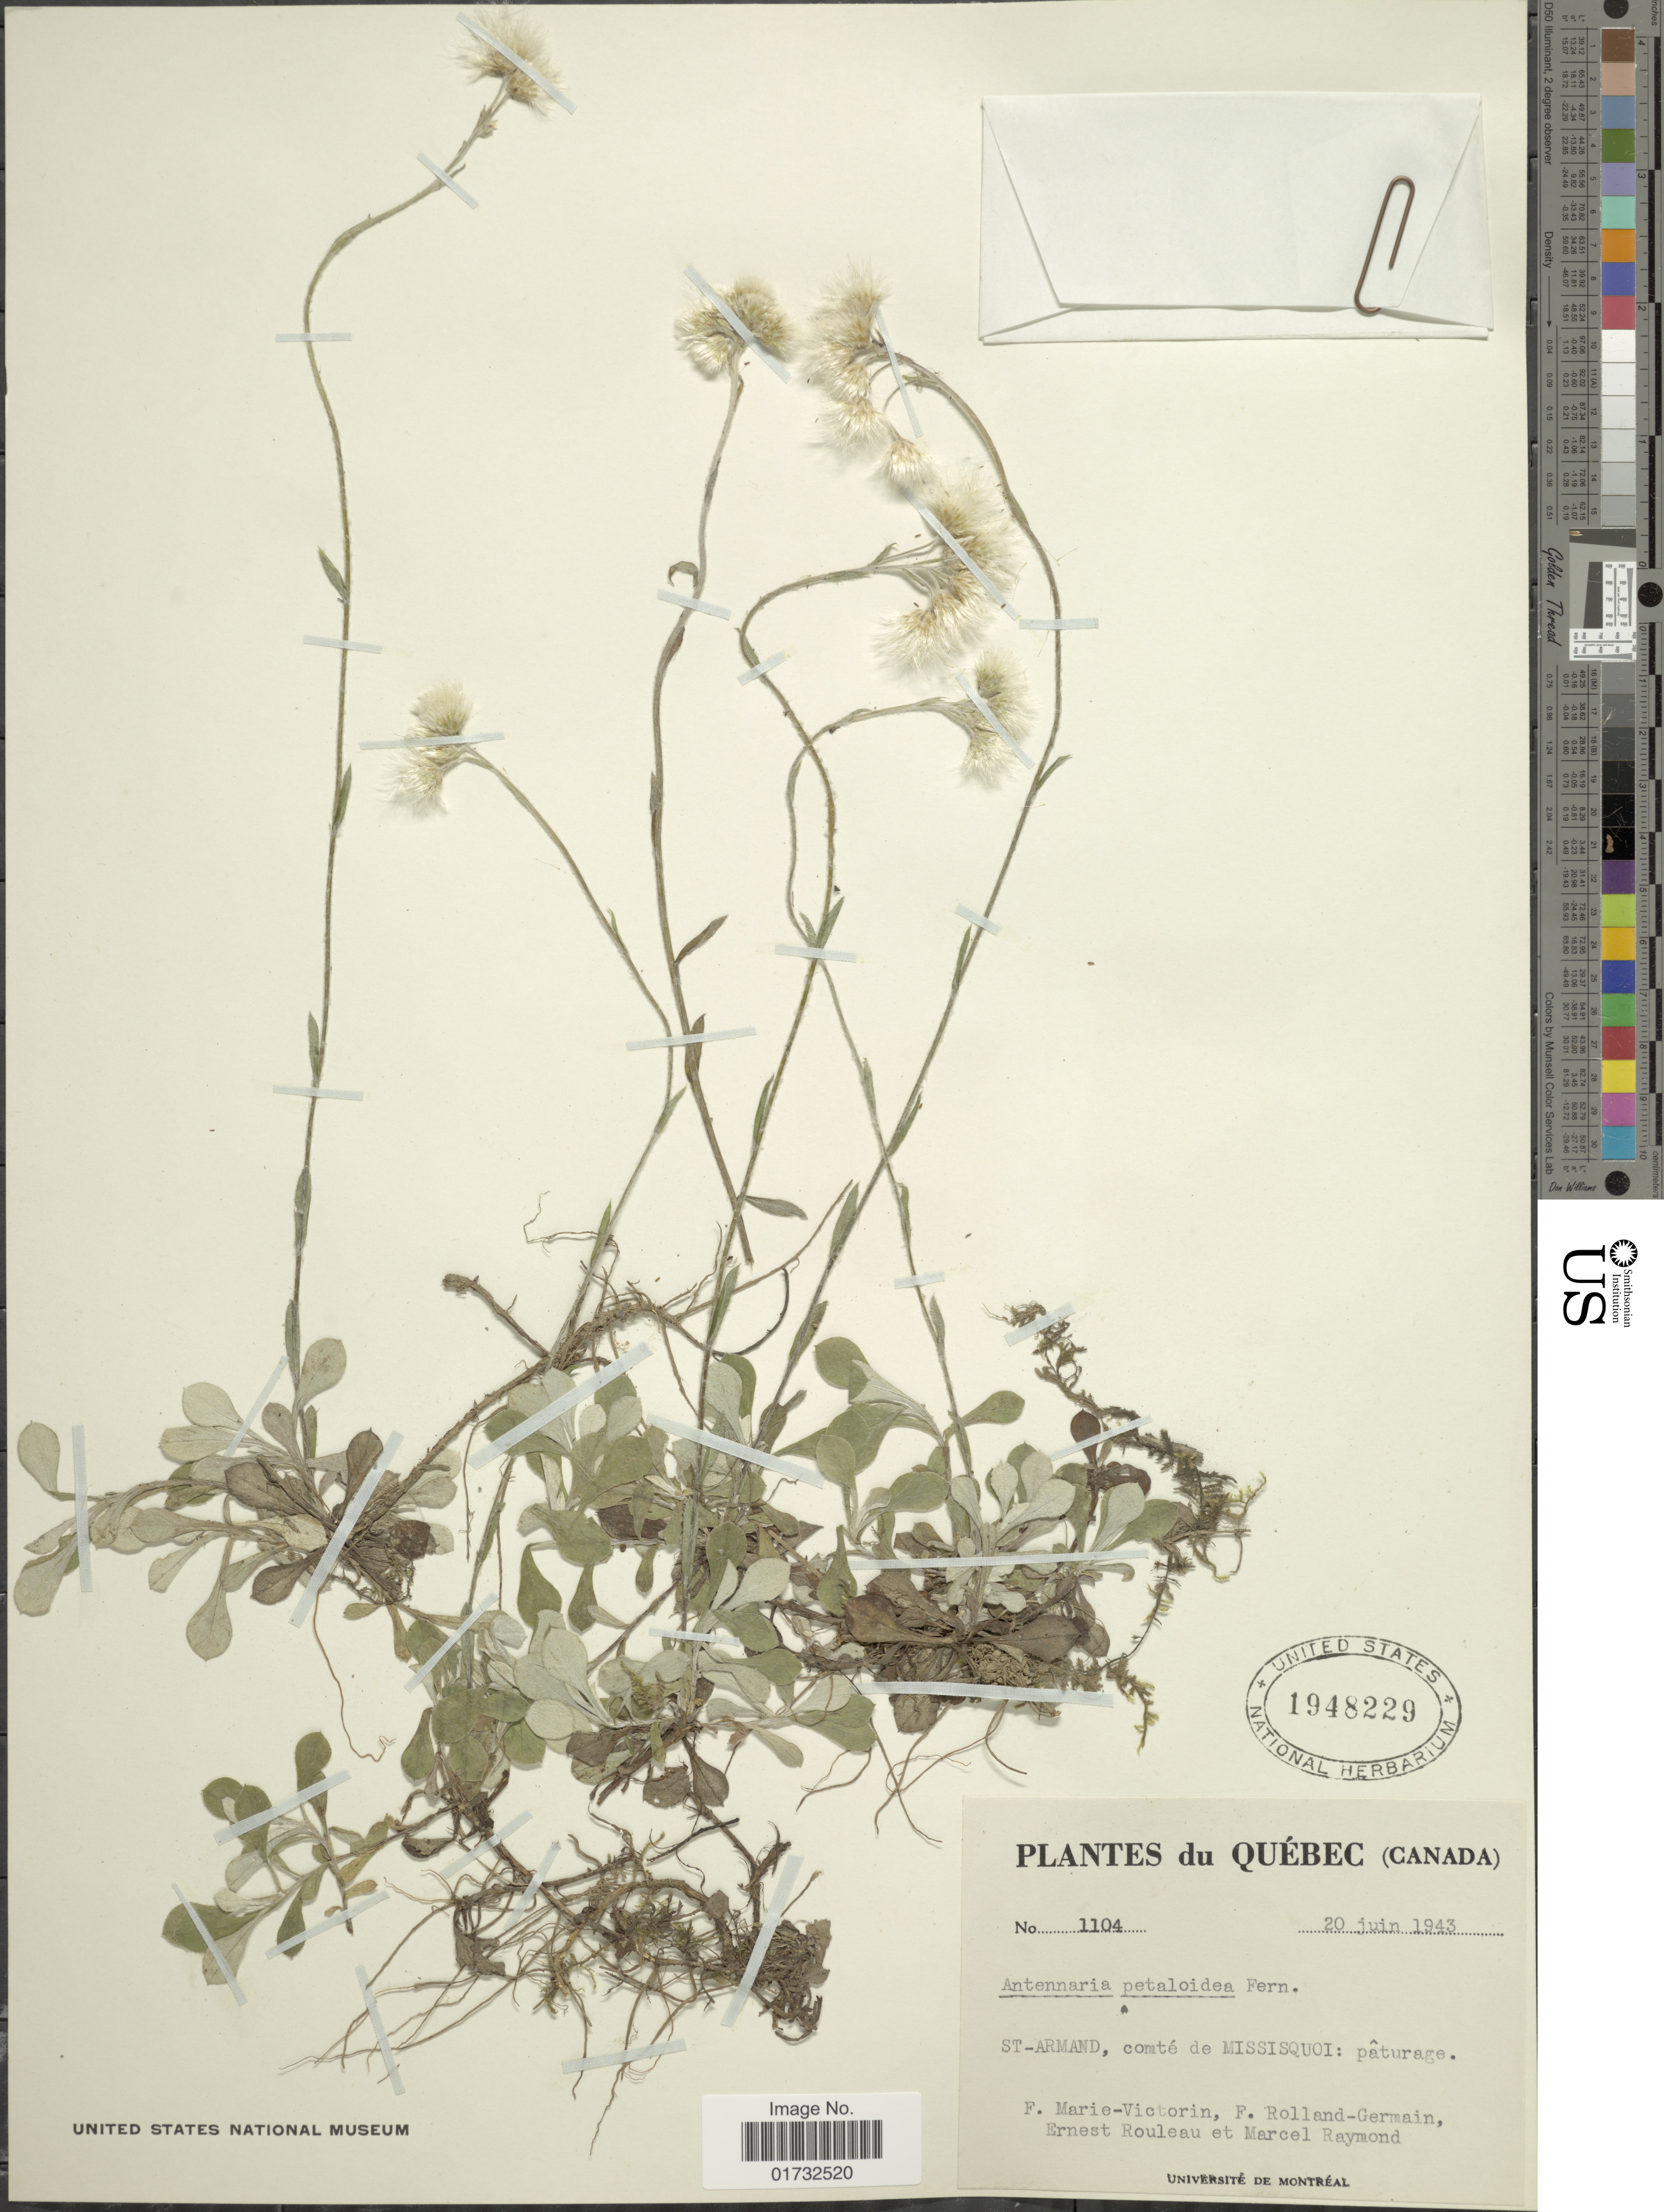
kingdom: Plantae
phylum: Tracheophyta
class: Magnoliopsida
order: Asterales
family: Asteraceae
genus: Antennaria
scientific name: Antennaria petaloidea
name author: (Fernald) Fernald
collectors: F. Marie-Victorin, Rolland-Germain, E. Rouleau & M. Raymond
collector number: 1104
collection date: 1943-06-20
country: Canada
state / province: Quebec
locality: St-Armand, comté de Missisquoi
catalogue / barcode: US 1948229